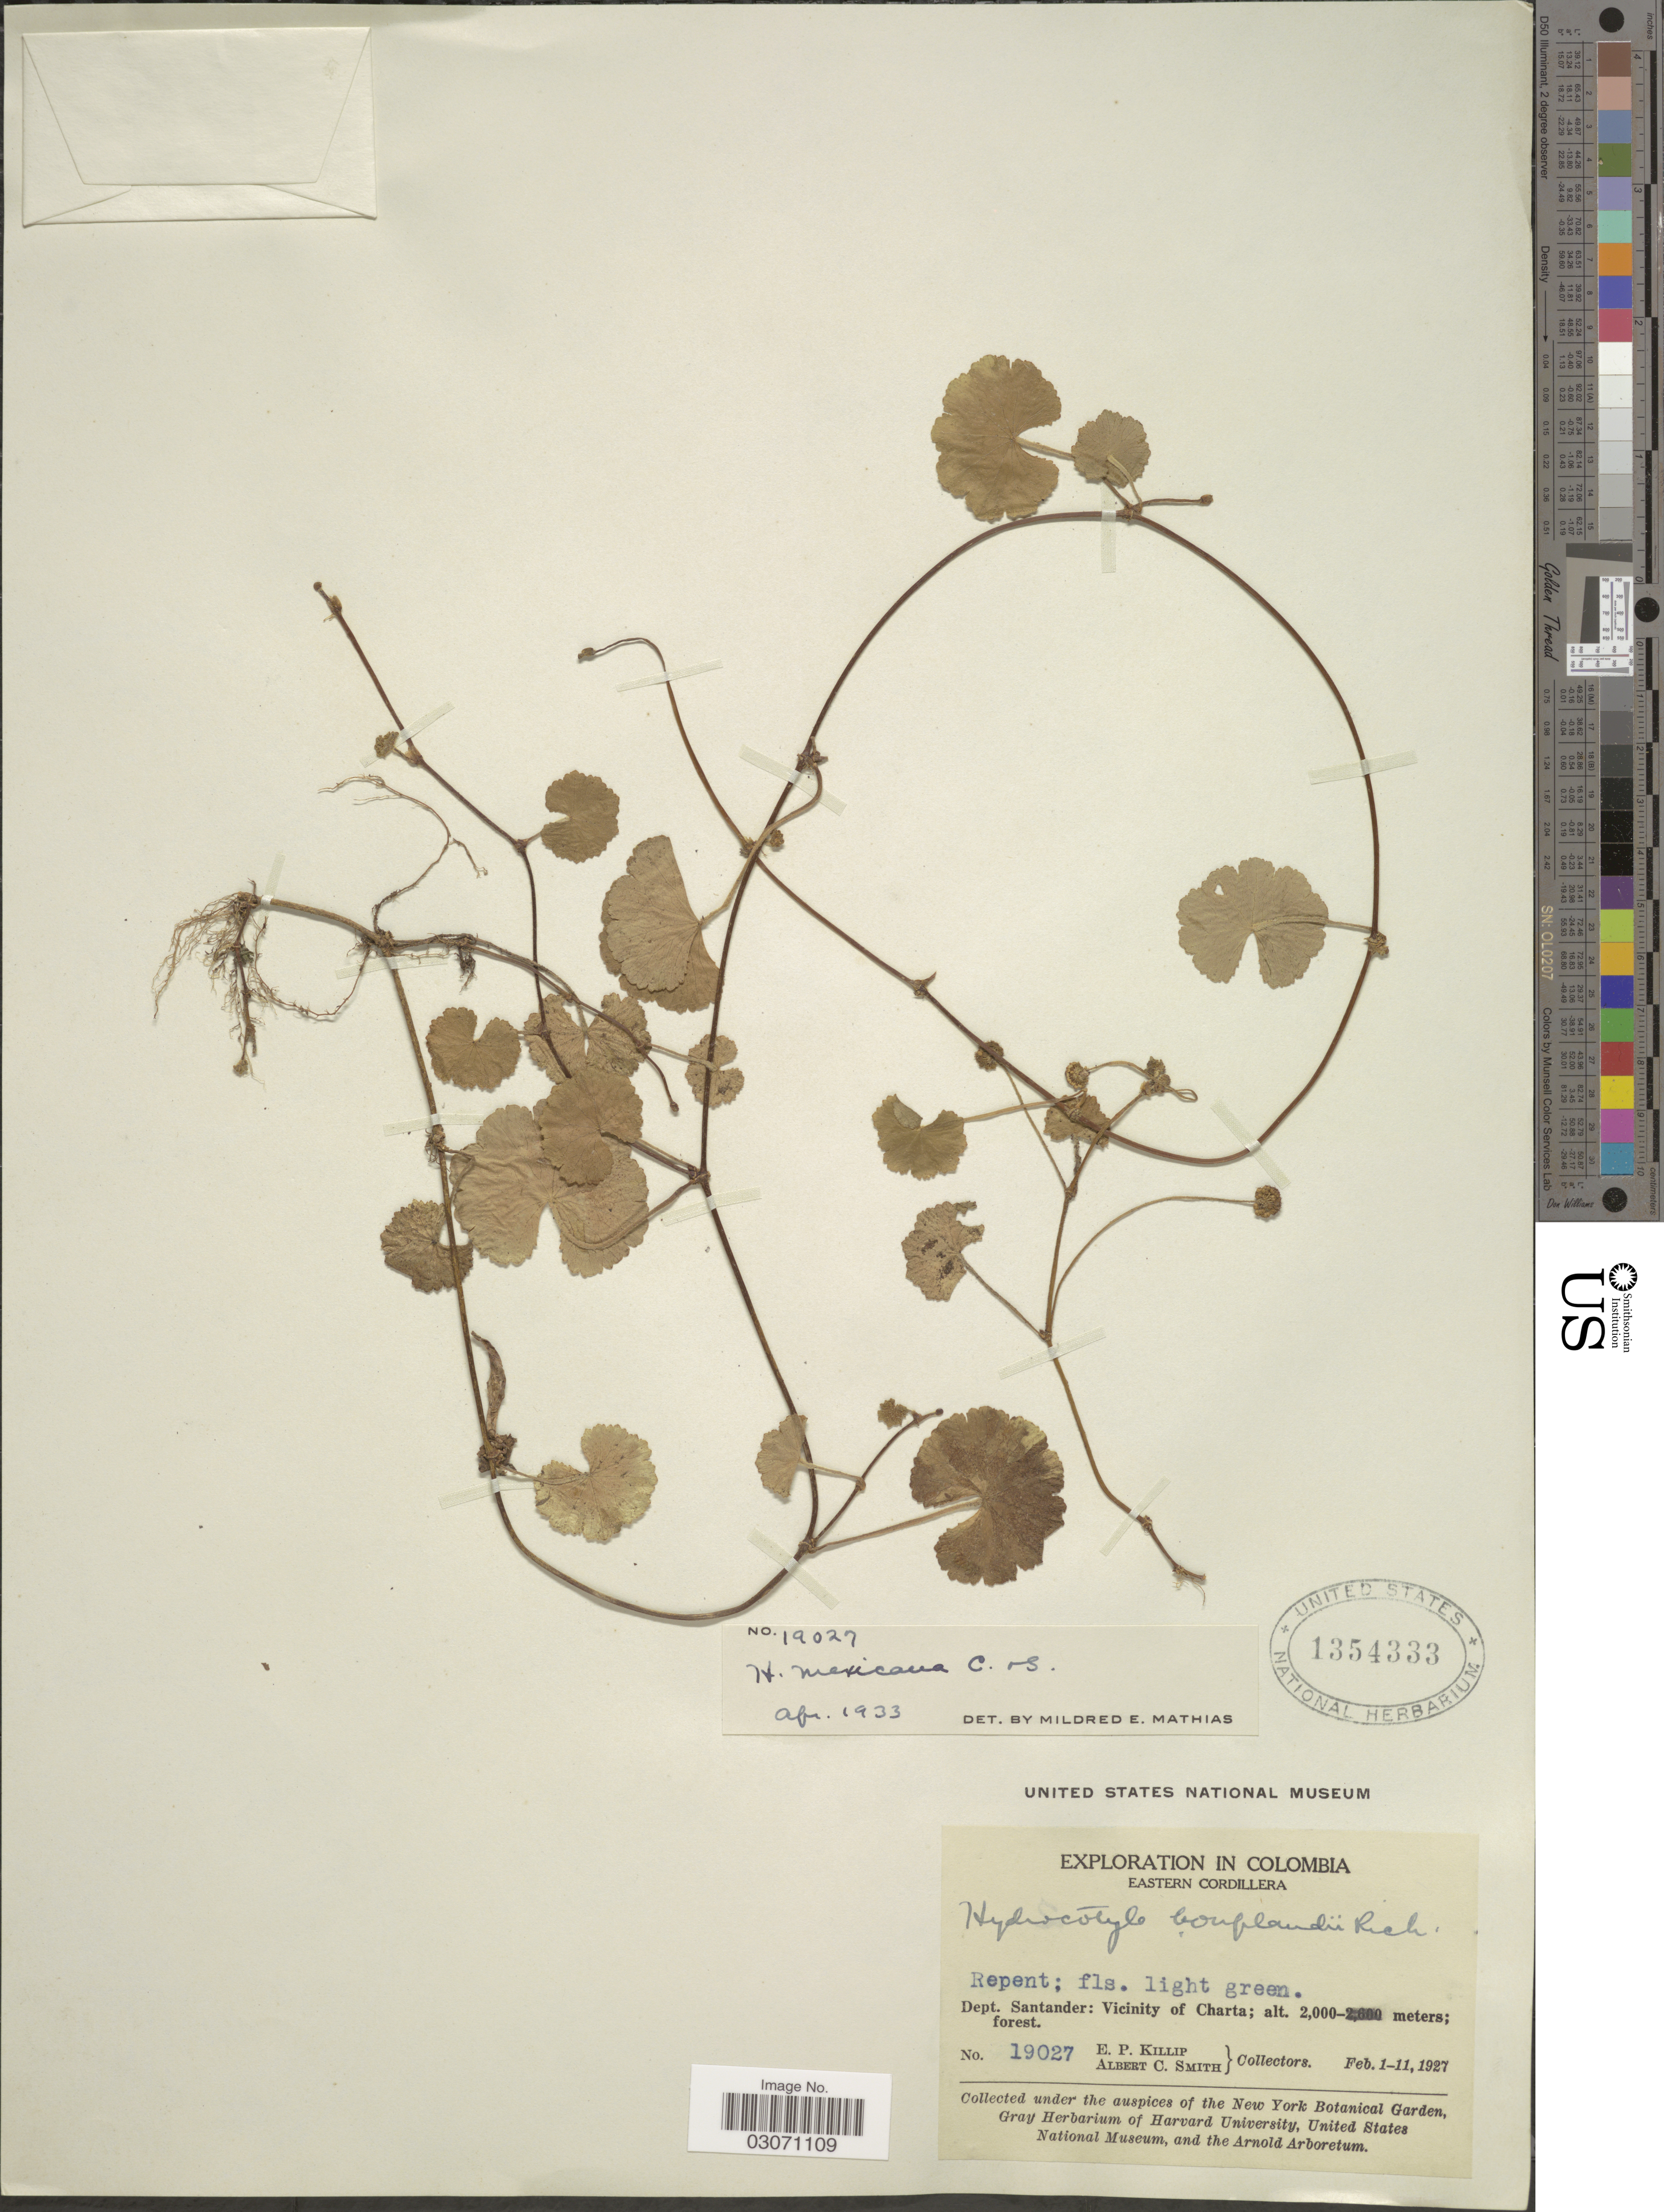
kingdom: Plantae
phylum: Tracheophyta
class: Magnoliopsida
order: Apiales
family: Araliaceae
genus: Hydrocotyle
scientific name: Hydrocotyle mexicana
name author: Schltdl. & Cham.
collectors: E. P. Killip & A. C. Smith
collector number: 19027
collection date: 1927-02-01/1927-02-11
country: Colombia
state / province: Santander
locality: Eastern Cordillera, Dept. Santander: Vicinity of Charta.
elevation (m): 2000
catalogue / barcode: US 1354333